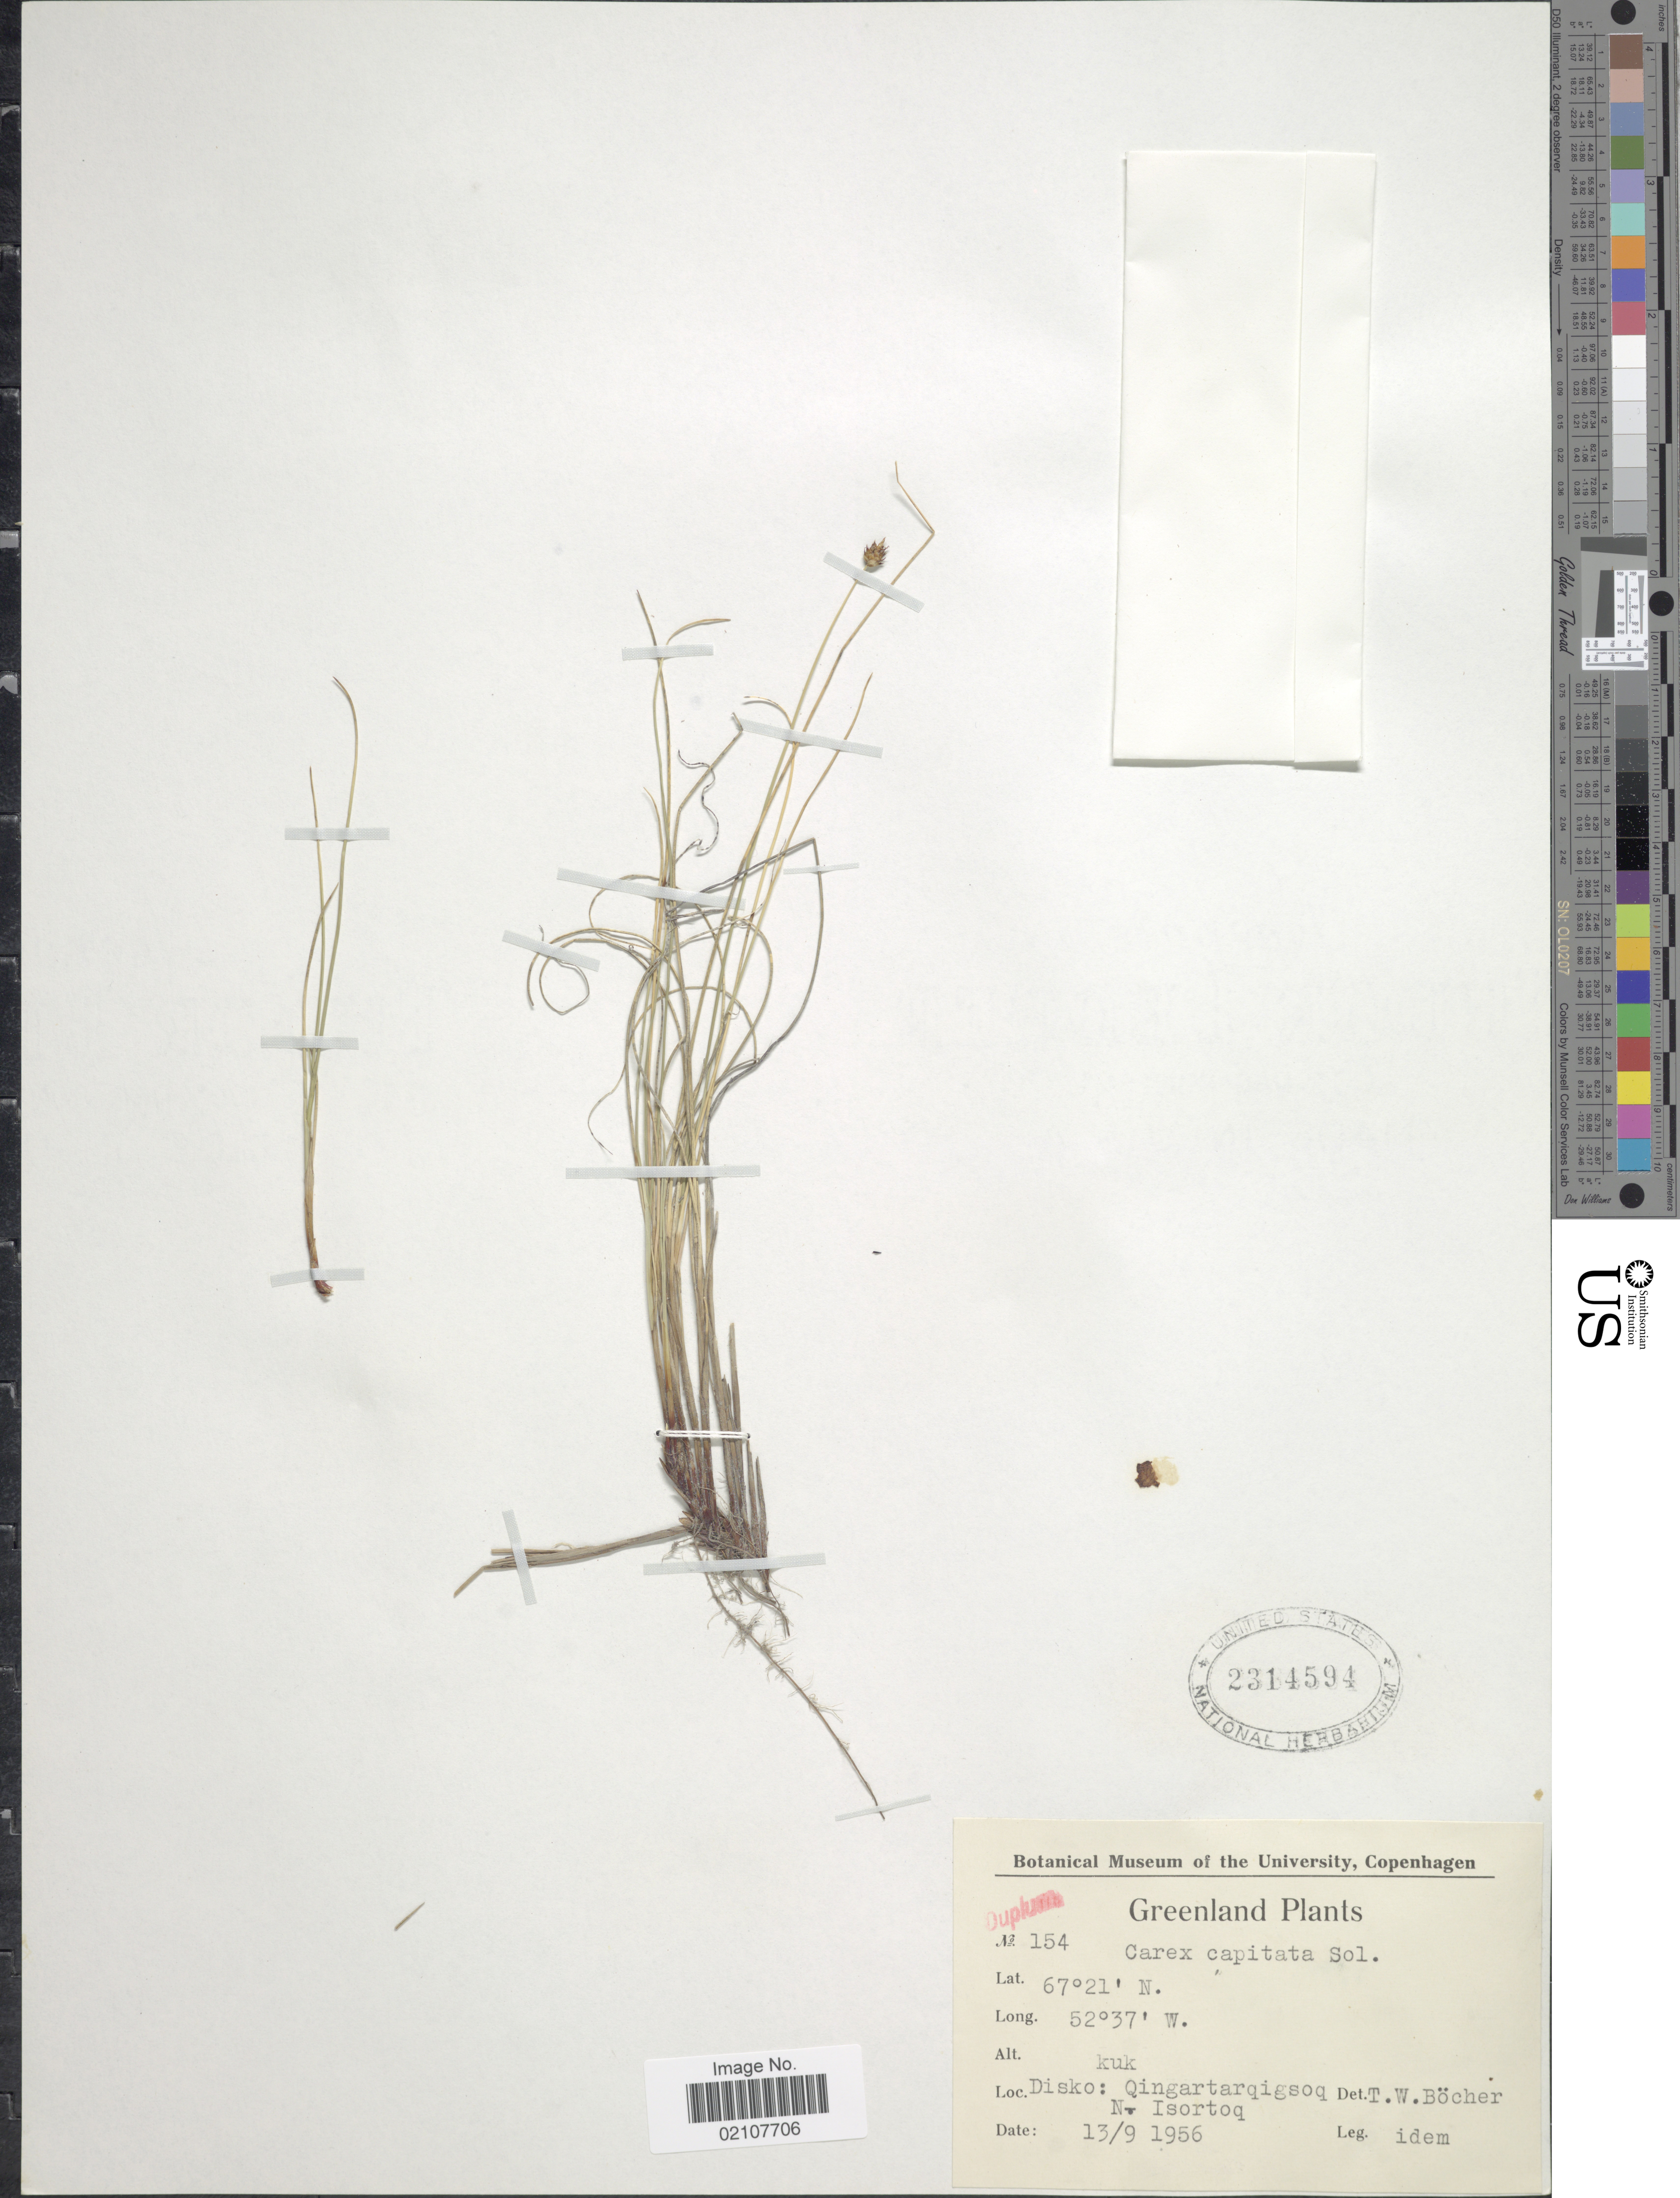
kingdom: Plantae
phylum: Tracheophyta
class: Liliopsida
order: Poales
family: Cyperaceae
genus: Carex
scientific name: Carex capitata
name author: L.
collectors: T. Böcher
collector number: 154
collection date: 1956-09-13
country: Greenland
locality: Greeland, Disko : Qingartarqisoq N. Isortoq.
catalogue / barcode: US 2314594